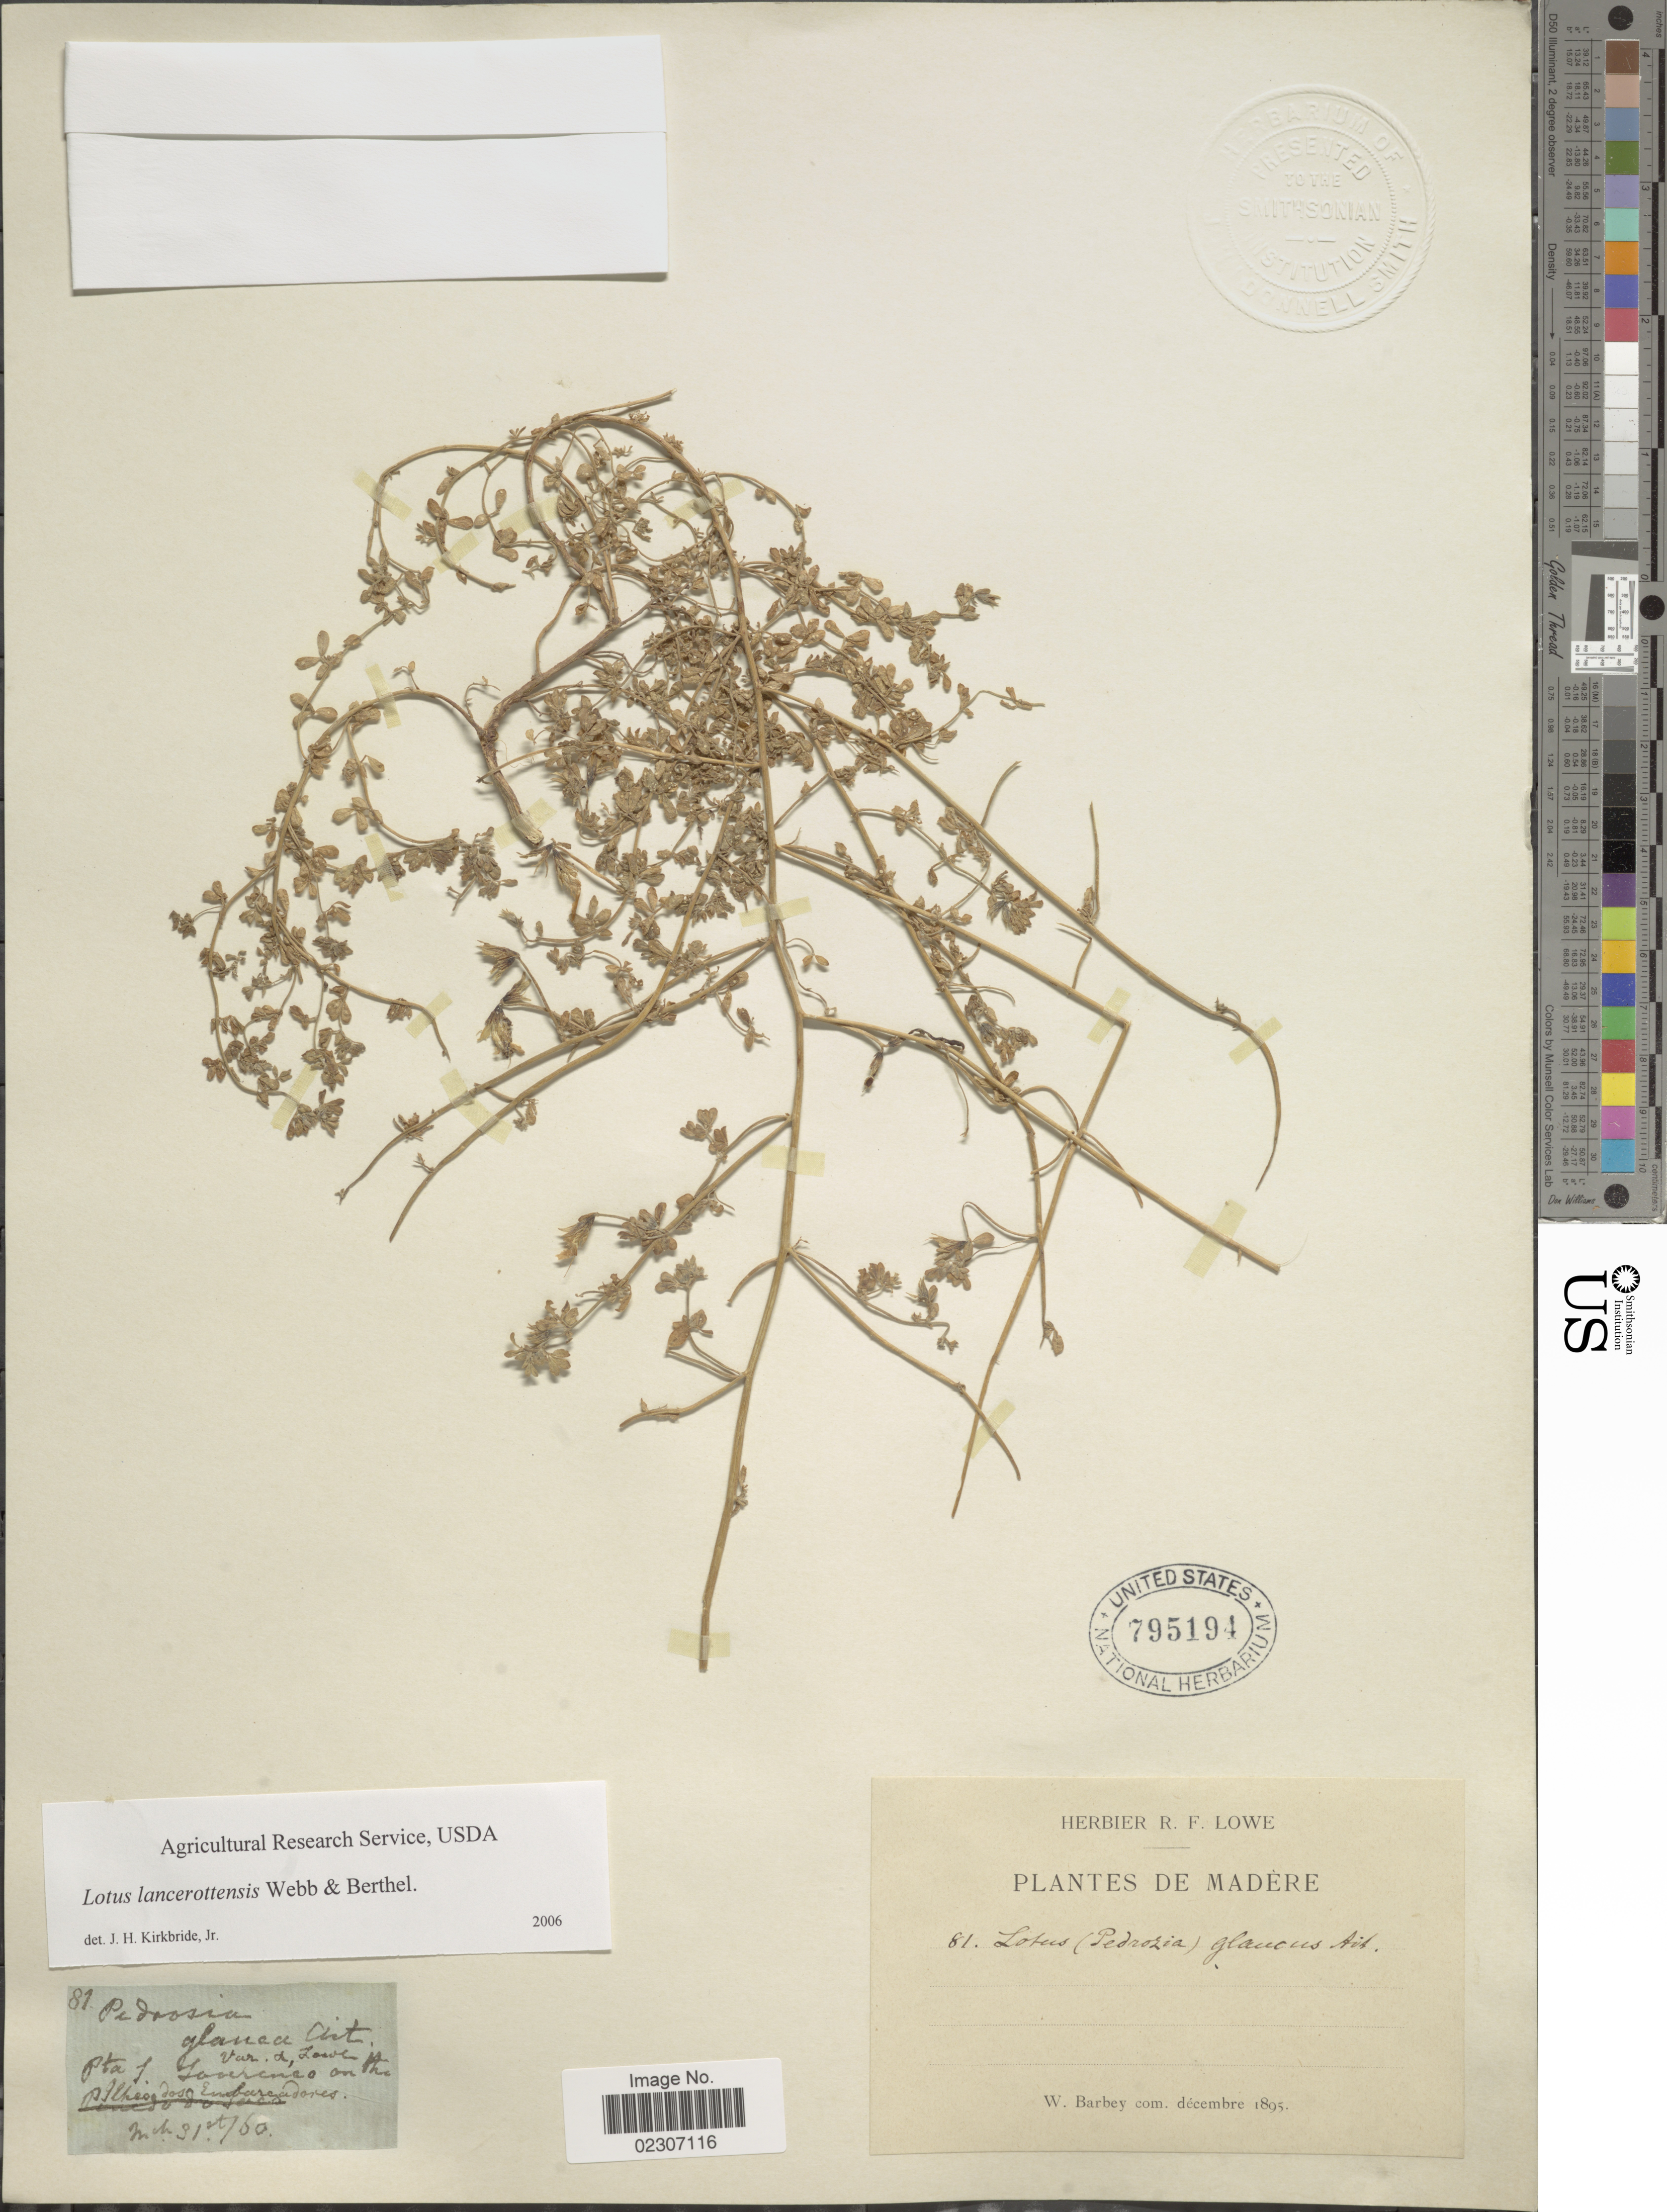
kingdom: Plantae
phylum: Tracheophyta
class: Magnoliopsida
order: Fabales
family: Fabaceae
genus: Lotus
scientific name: Lotus lancerottensis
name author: Webb & Berthel.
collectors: W. Barbey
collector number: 81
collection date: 1895-12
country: Portugal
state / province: Madeira (Aut. Reg.)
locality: Madere.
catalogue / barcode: US 795194